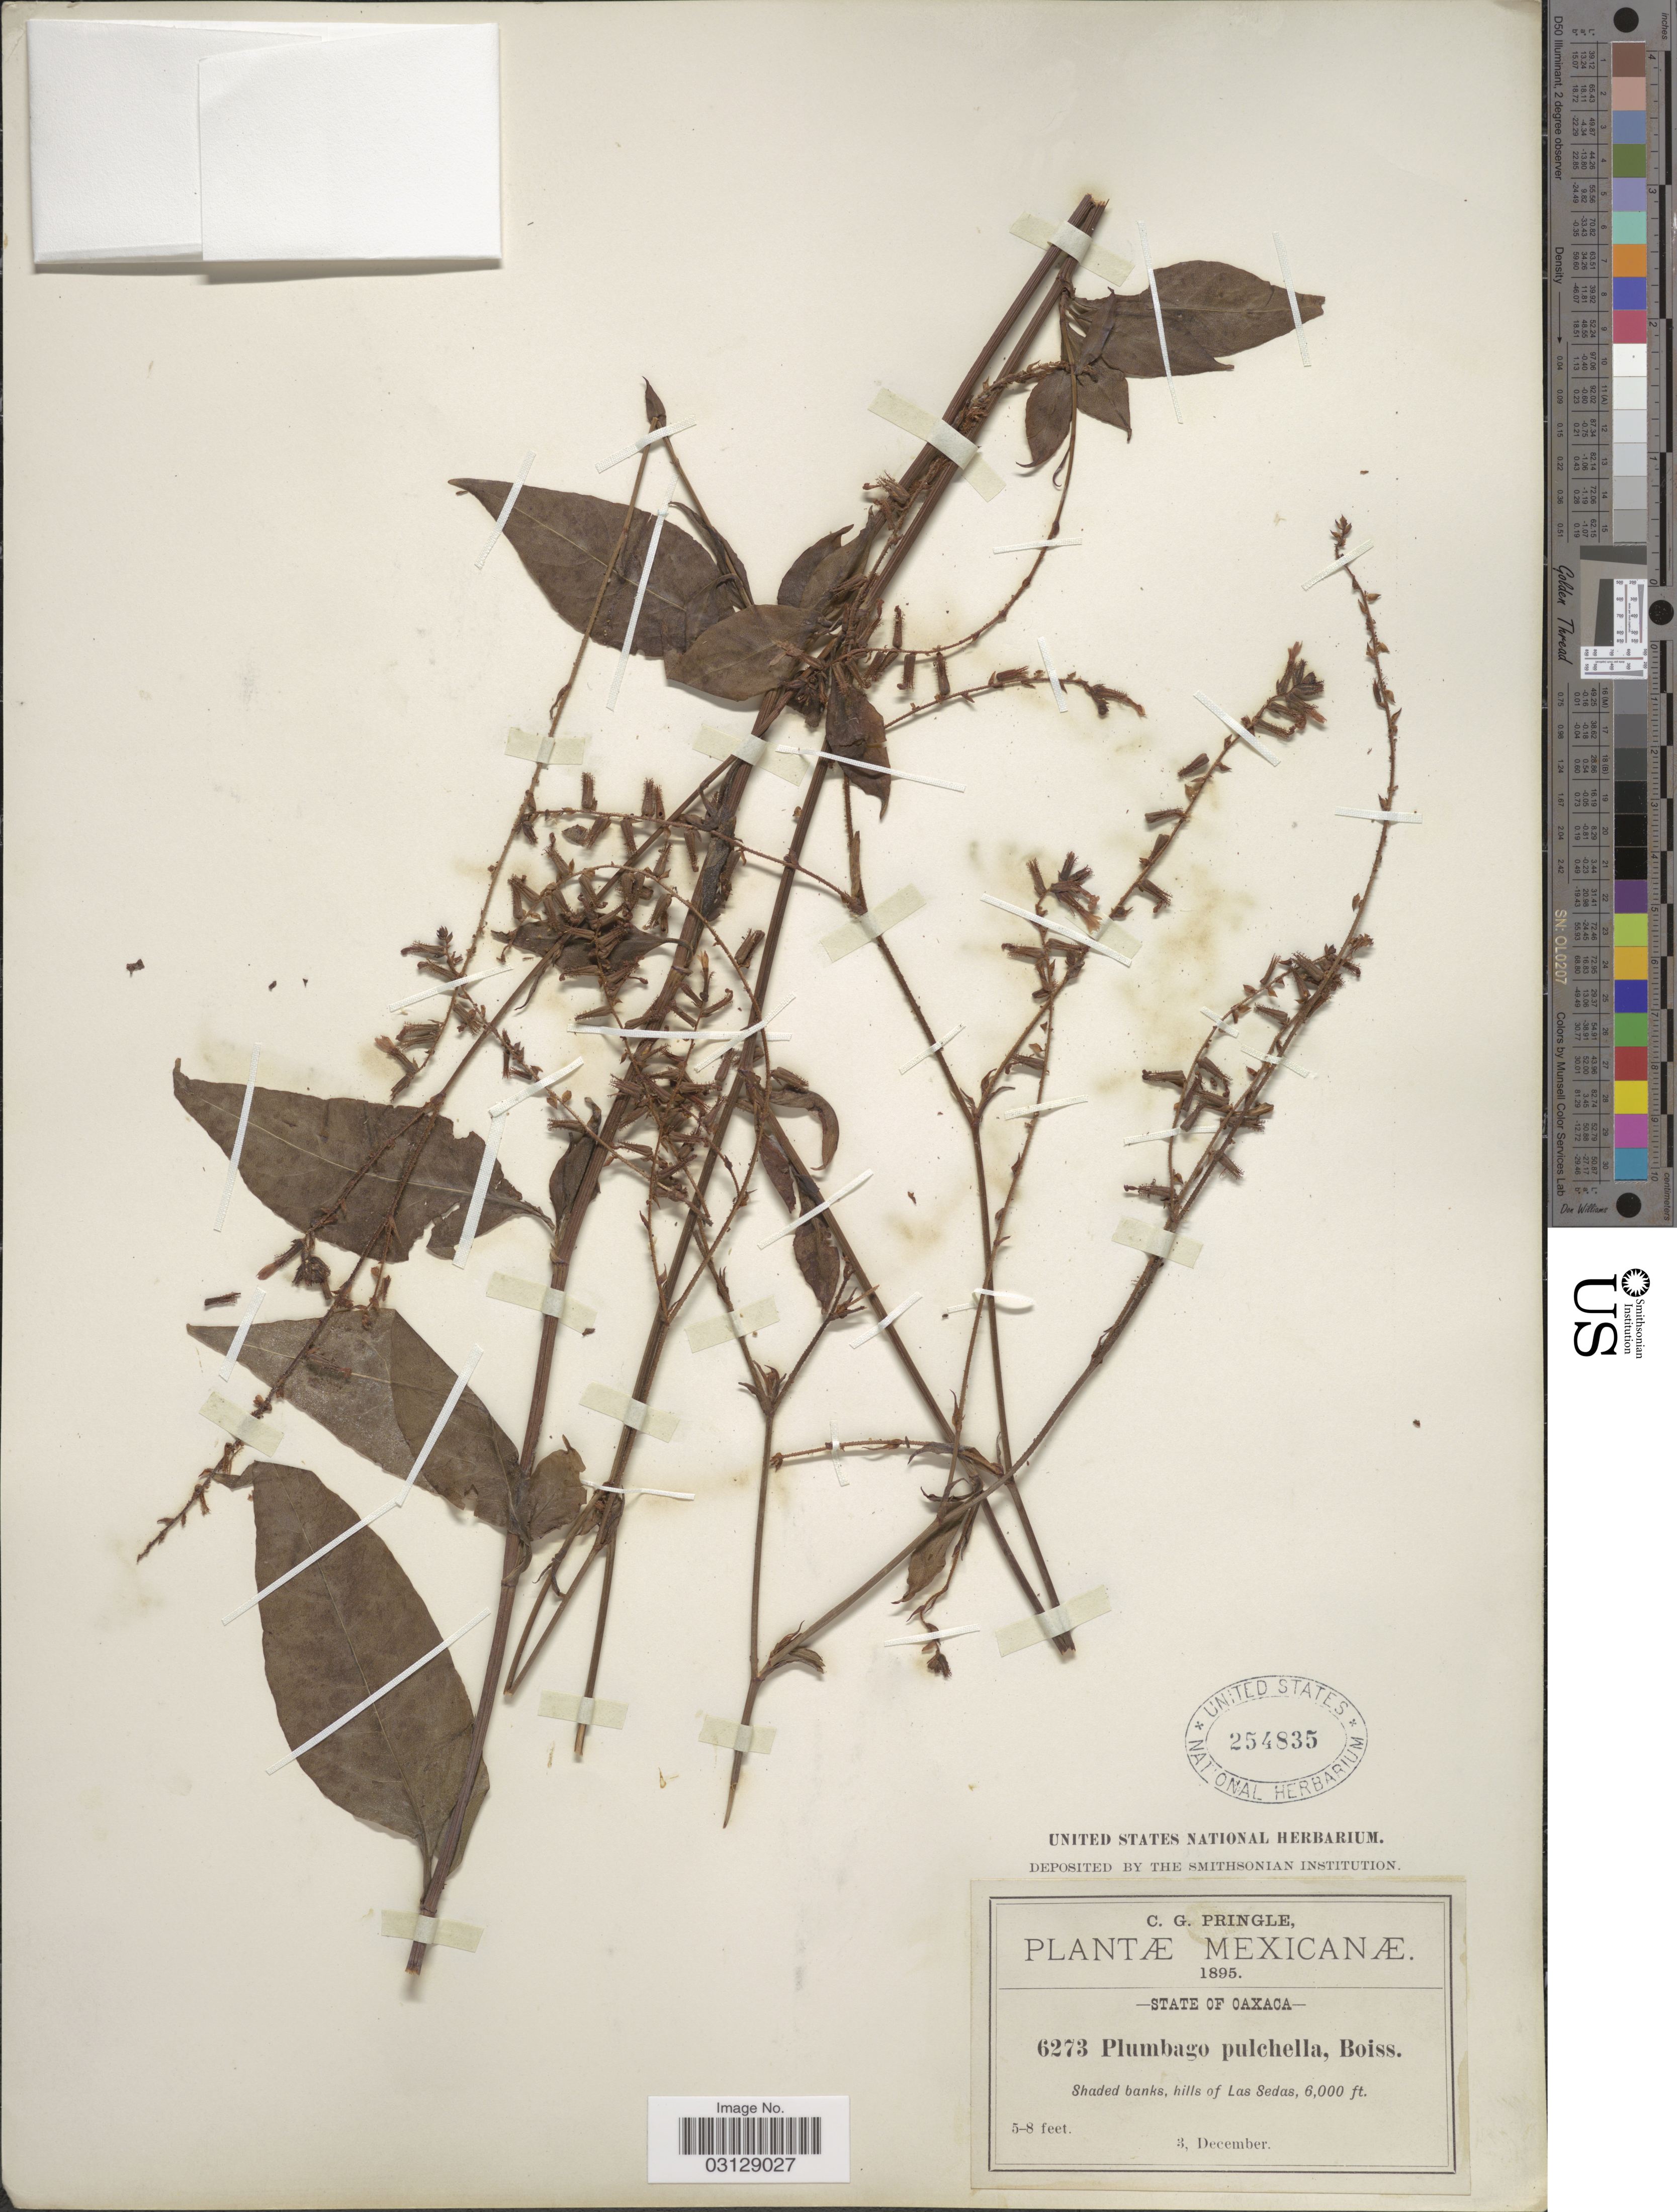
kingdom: Plantae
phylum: Tracheophyta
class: Magnoliopsida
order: Caryophyllales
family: Plumbaginaceae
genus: Plumbago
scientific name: Plumbago pulchella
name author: Boiss.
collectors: C. G. Pringle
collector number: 6273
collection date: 1895-12-03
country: Mexico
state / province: Oaxaca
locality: Shaded banks, hills of Las Sedas.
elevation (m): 1829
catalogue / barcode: US 254835